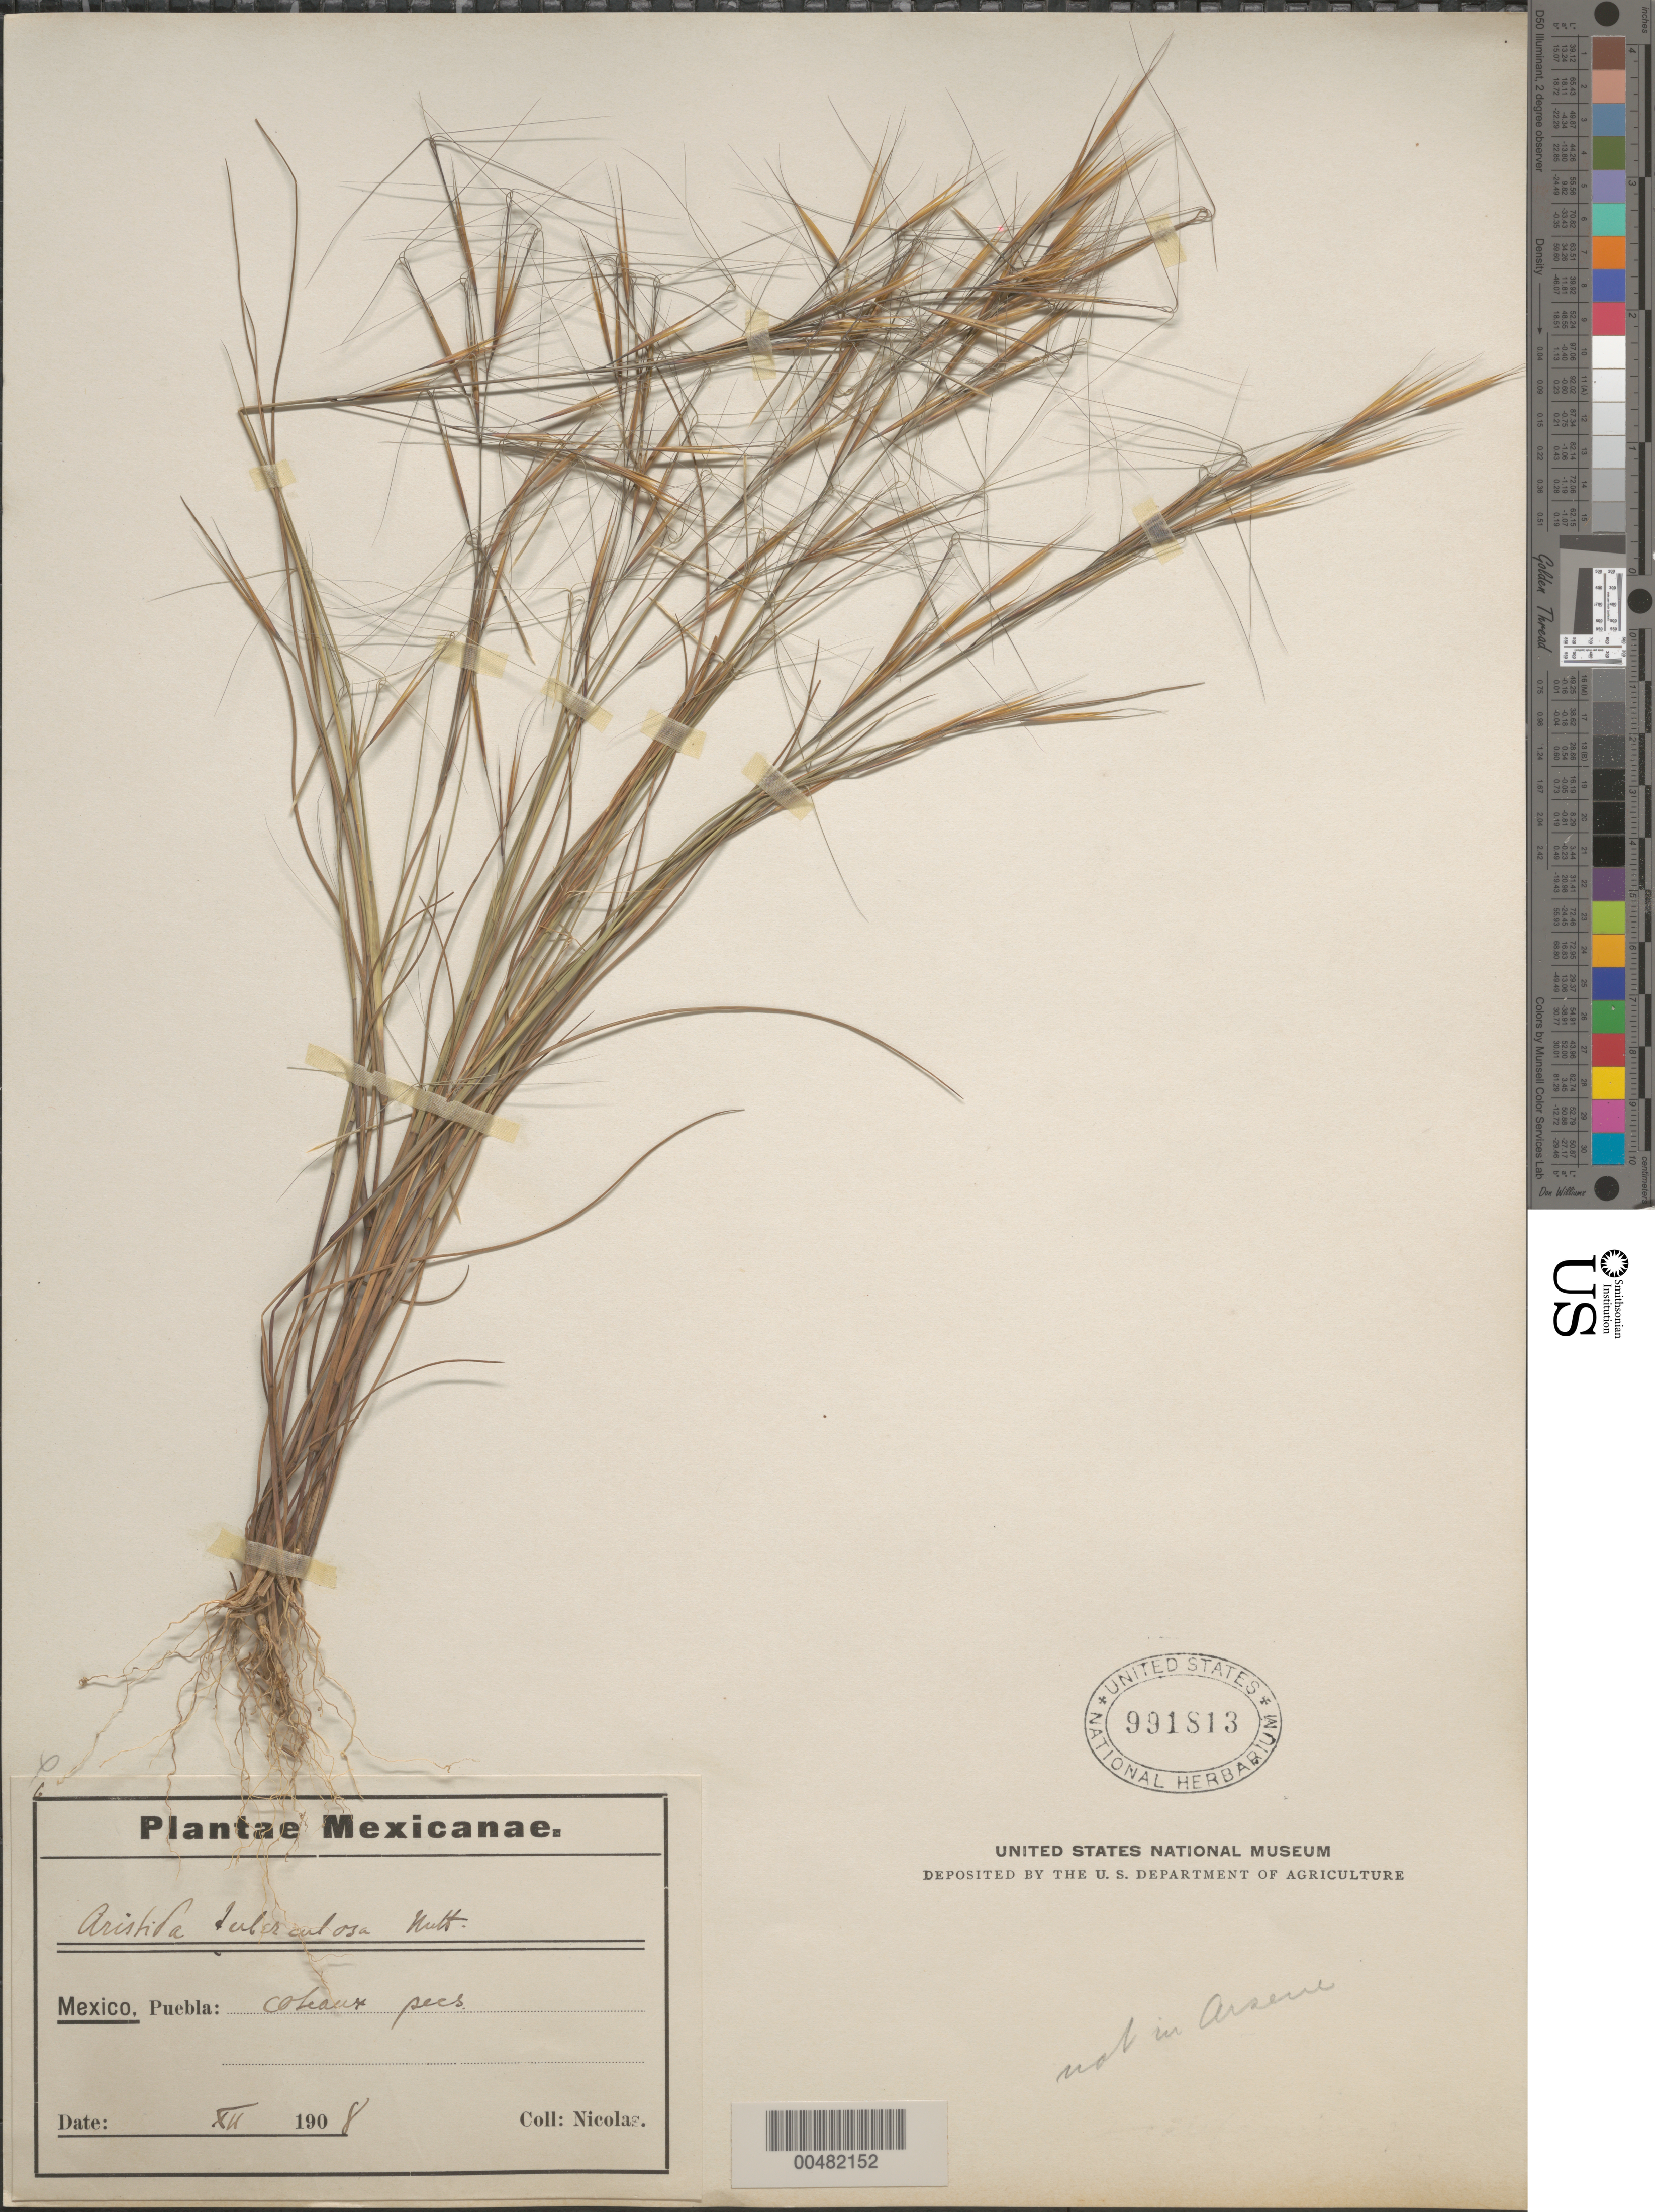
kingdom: Plantae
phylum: Tracheophyta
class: Liliopsida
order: Poales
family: Poaceae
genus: Aristida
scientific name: Aristida tuberculosa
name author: Nutt.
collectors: -. Nicolas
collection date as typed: Dec 1908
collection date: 1908-12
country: Mexico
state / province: Puebla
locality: Coleaux pecs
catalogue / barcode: US 991813